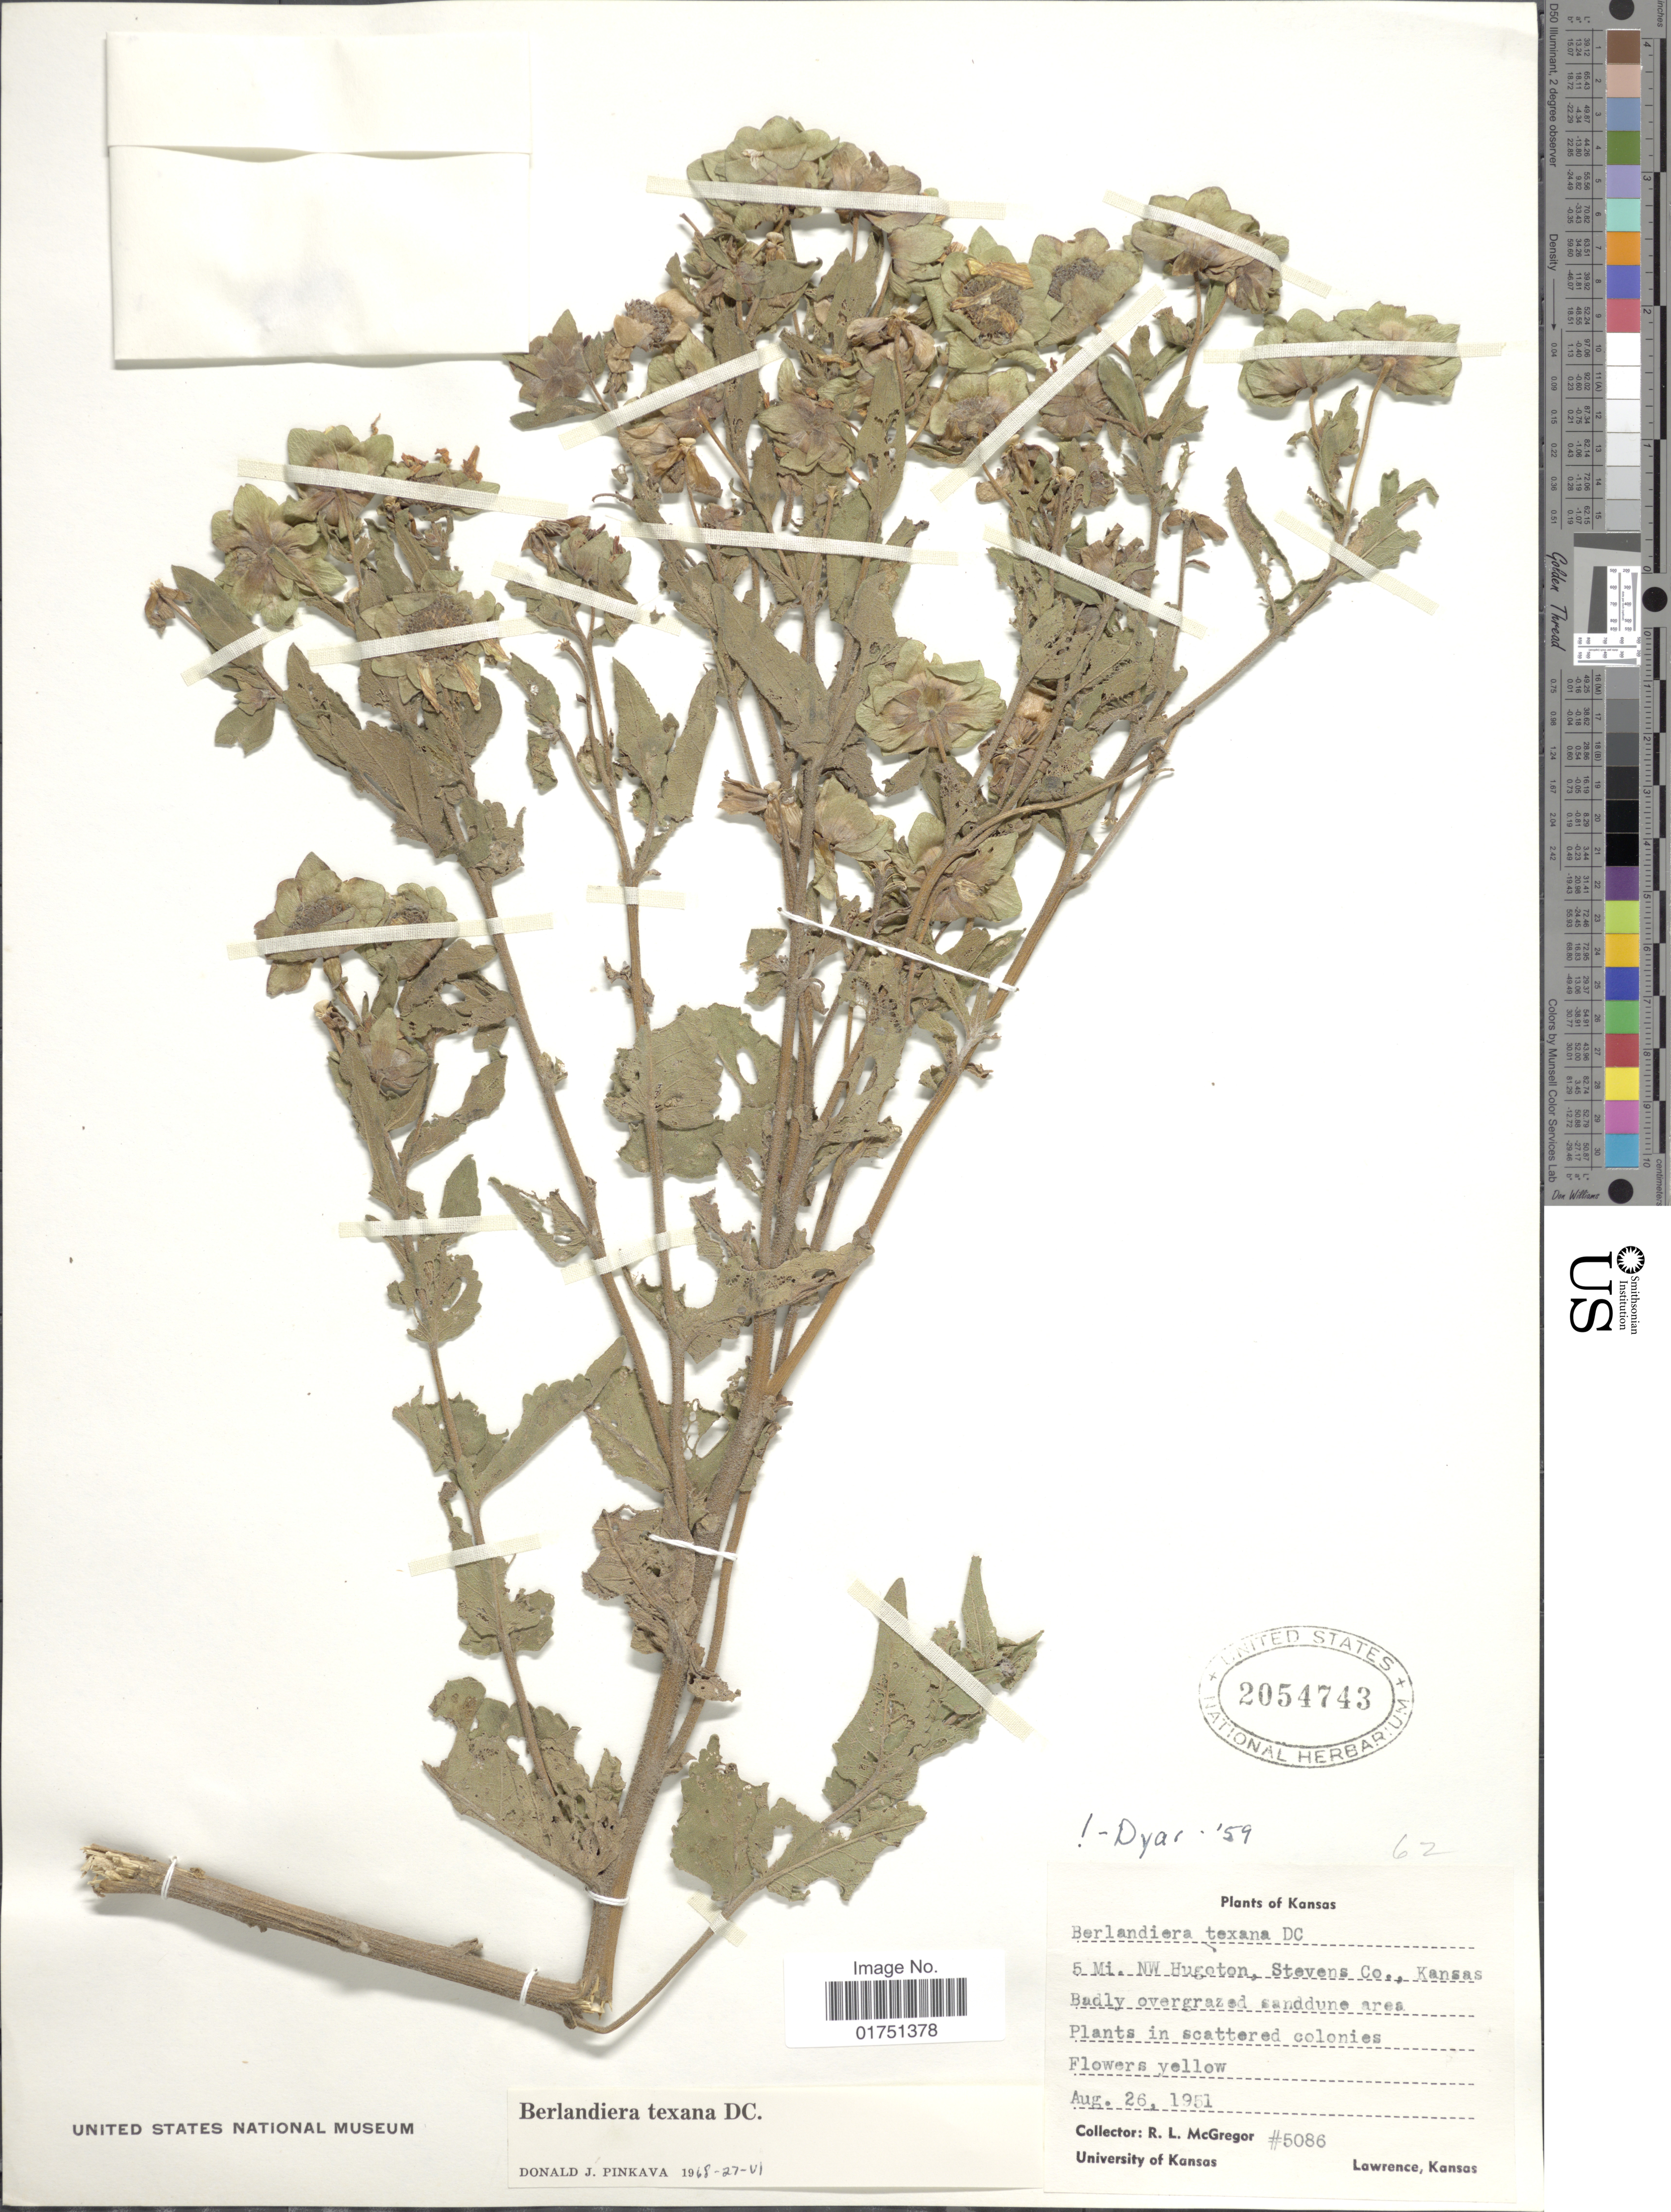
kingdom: Plantae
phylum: Tracheophyta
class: Magnoliopsida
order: Asterales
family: Asteraceae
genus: Berlandiera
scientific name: Berlandiera texana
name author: DC.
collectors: R. McGregor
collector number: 5086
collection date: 1951-08-26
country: United States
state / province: Kansas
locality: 5 Mi. NW Hugoton, Stevens Co., Kansas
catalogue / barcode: US 2054743